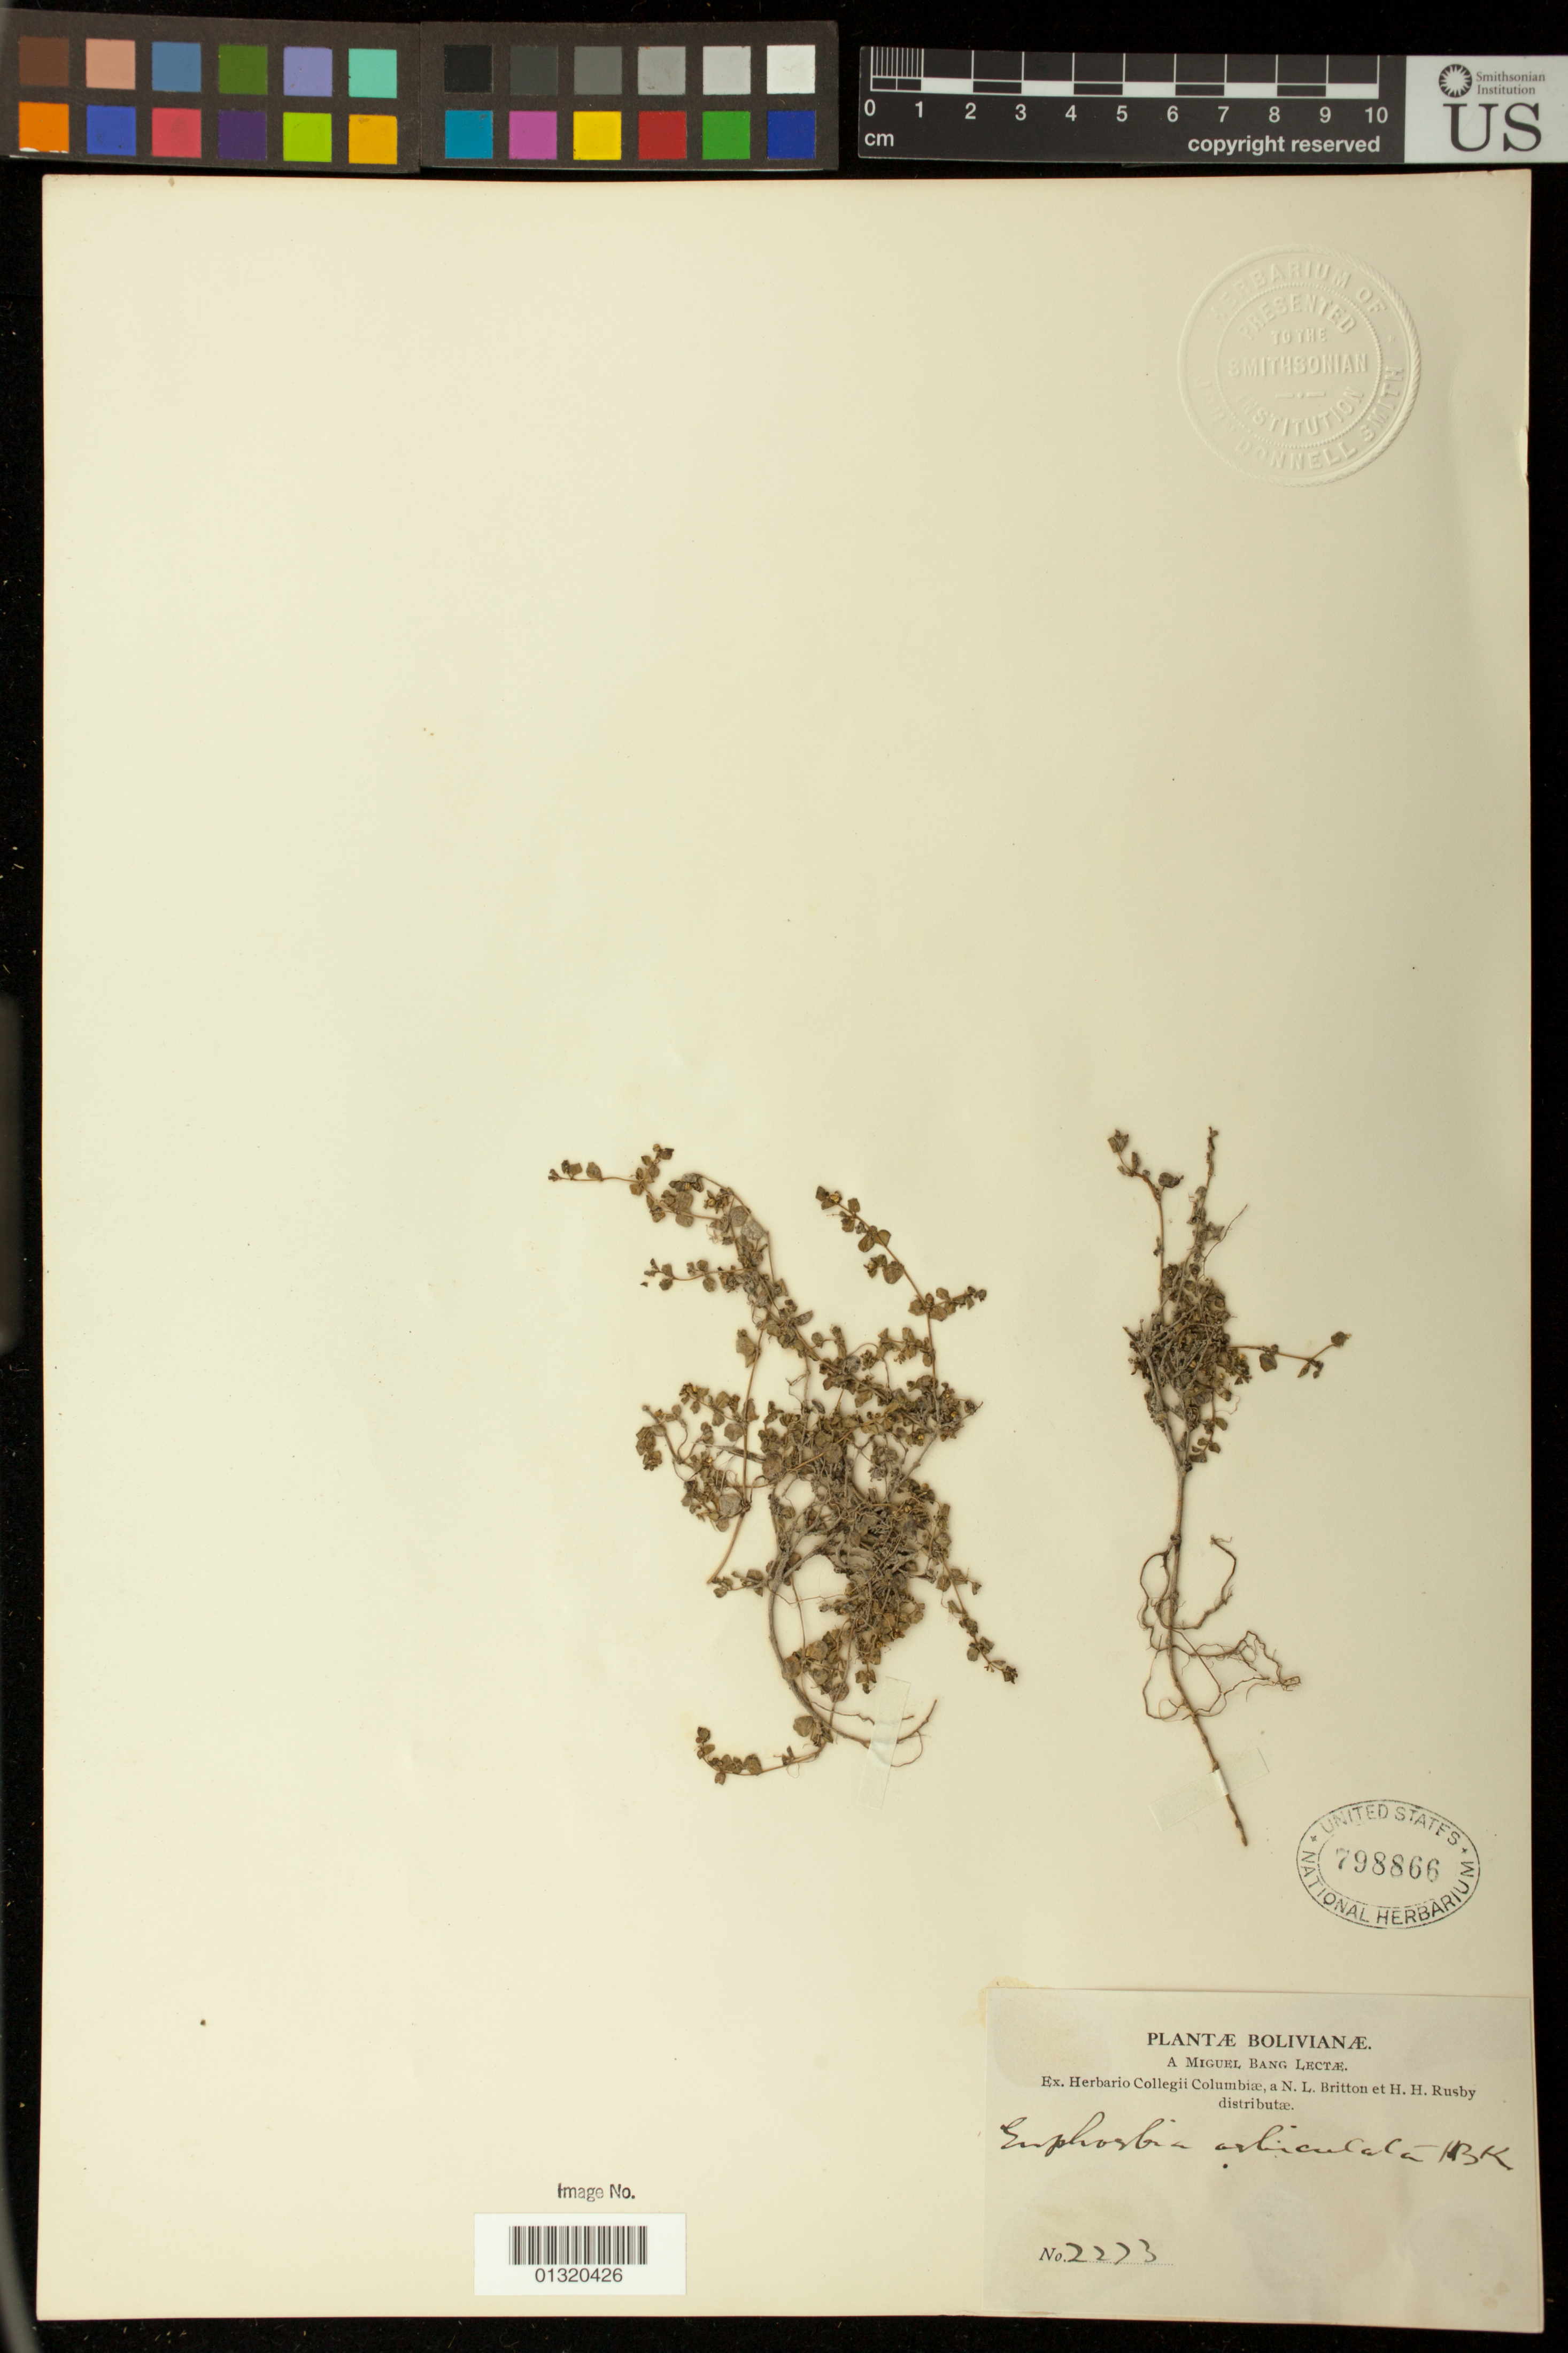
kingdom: Plantae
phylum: Tracheophyta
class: Magnoliopsida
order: Malpighiales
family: Euphorbiaceae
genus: Euphorbia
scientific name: Euphorbia orbiculata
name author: Kunth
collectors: M. Bang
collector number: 2273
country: Bolivia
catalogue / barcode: US 798866